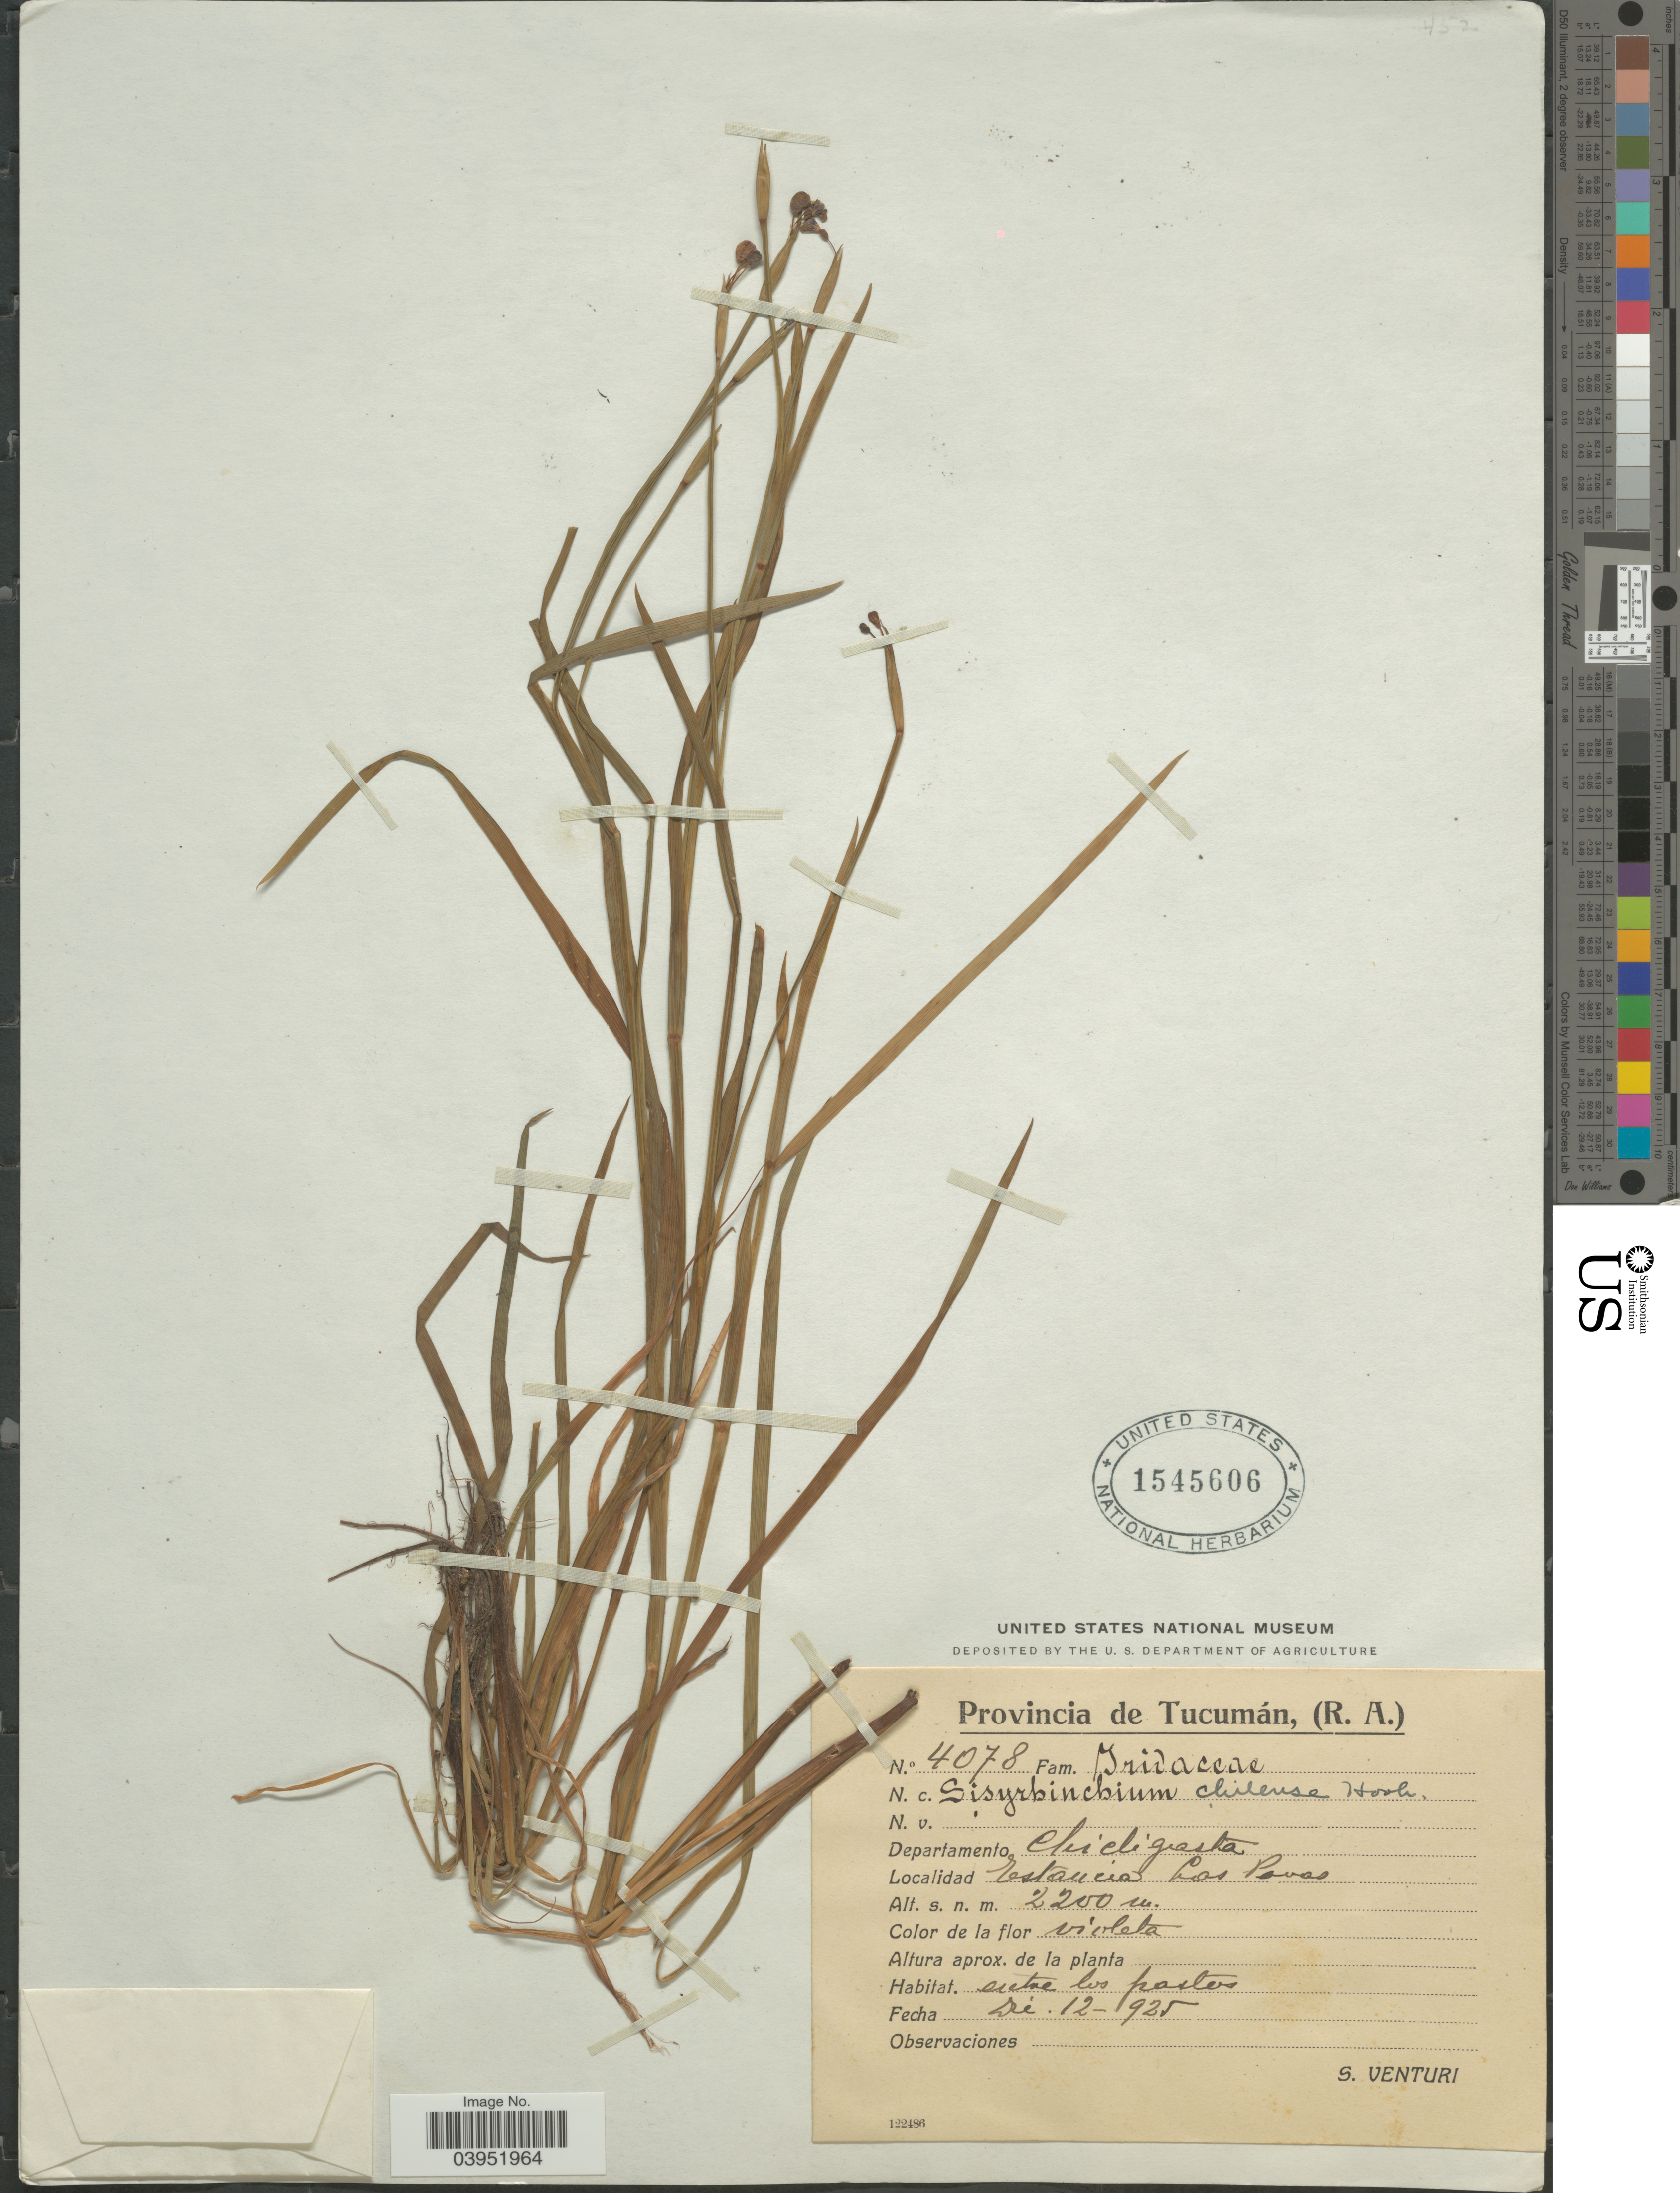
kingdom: Plantae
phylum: Tracheophyta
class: Liliopsida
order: Asparagales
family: Iridaceae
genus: Sisyrinchium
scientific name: Sisyrinchium chilense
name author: Hook.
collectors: S. Venturi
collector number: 4078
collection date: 1925-12-12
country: Argentina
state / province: Tucuman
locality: Departamento Chicligasta. Estancia Las Pavas.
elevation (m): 2200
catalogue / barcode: US 1545606